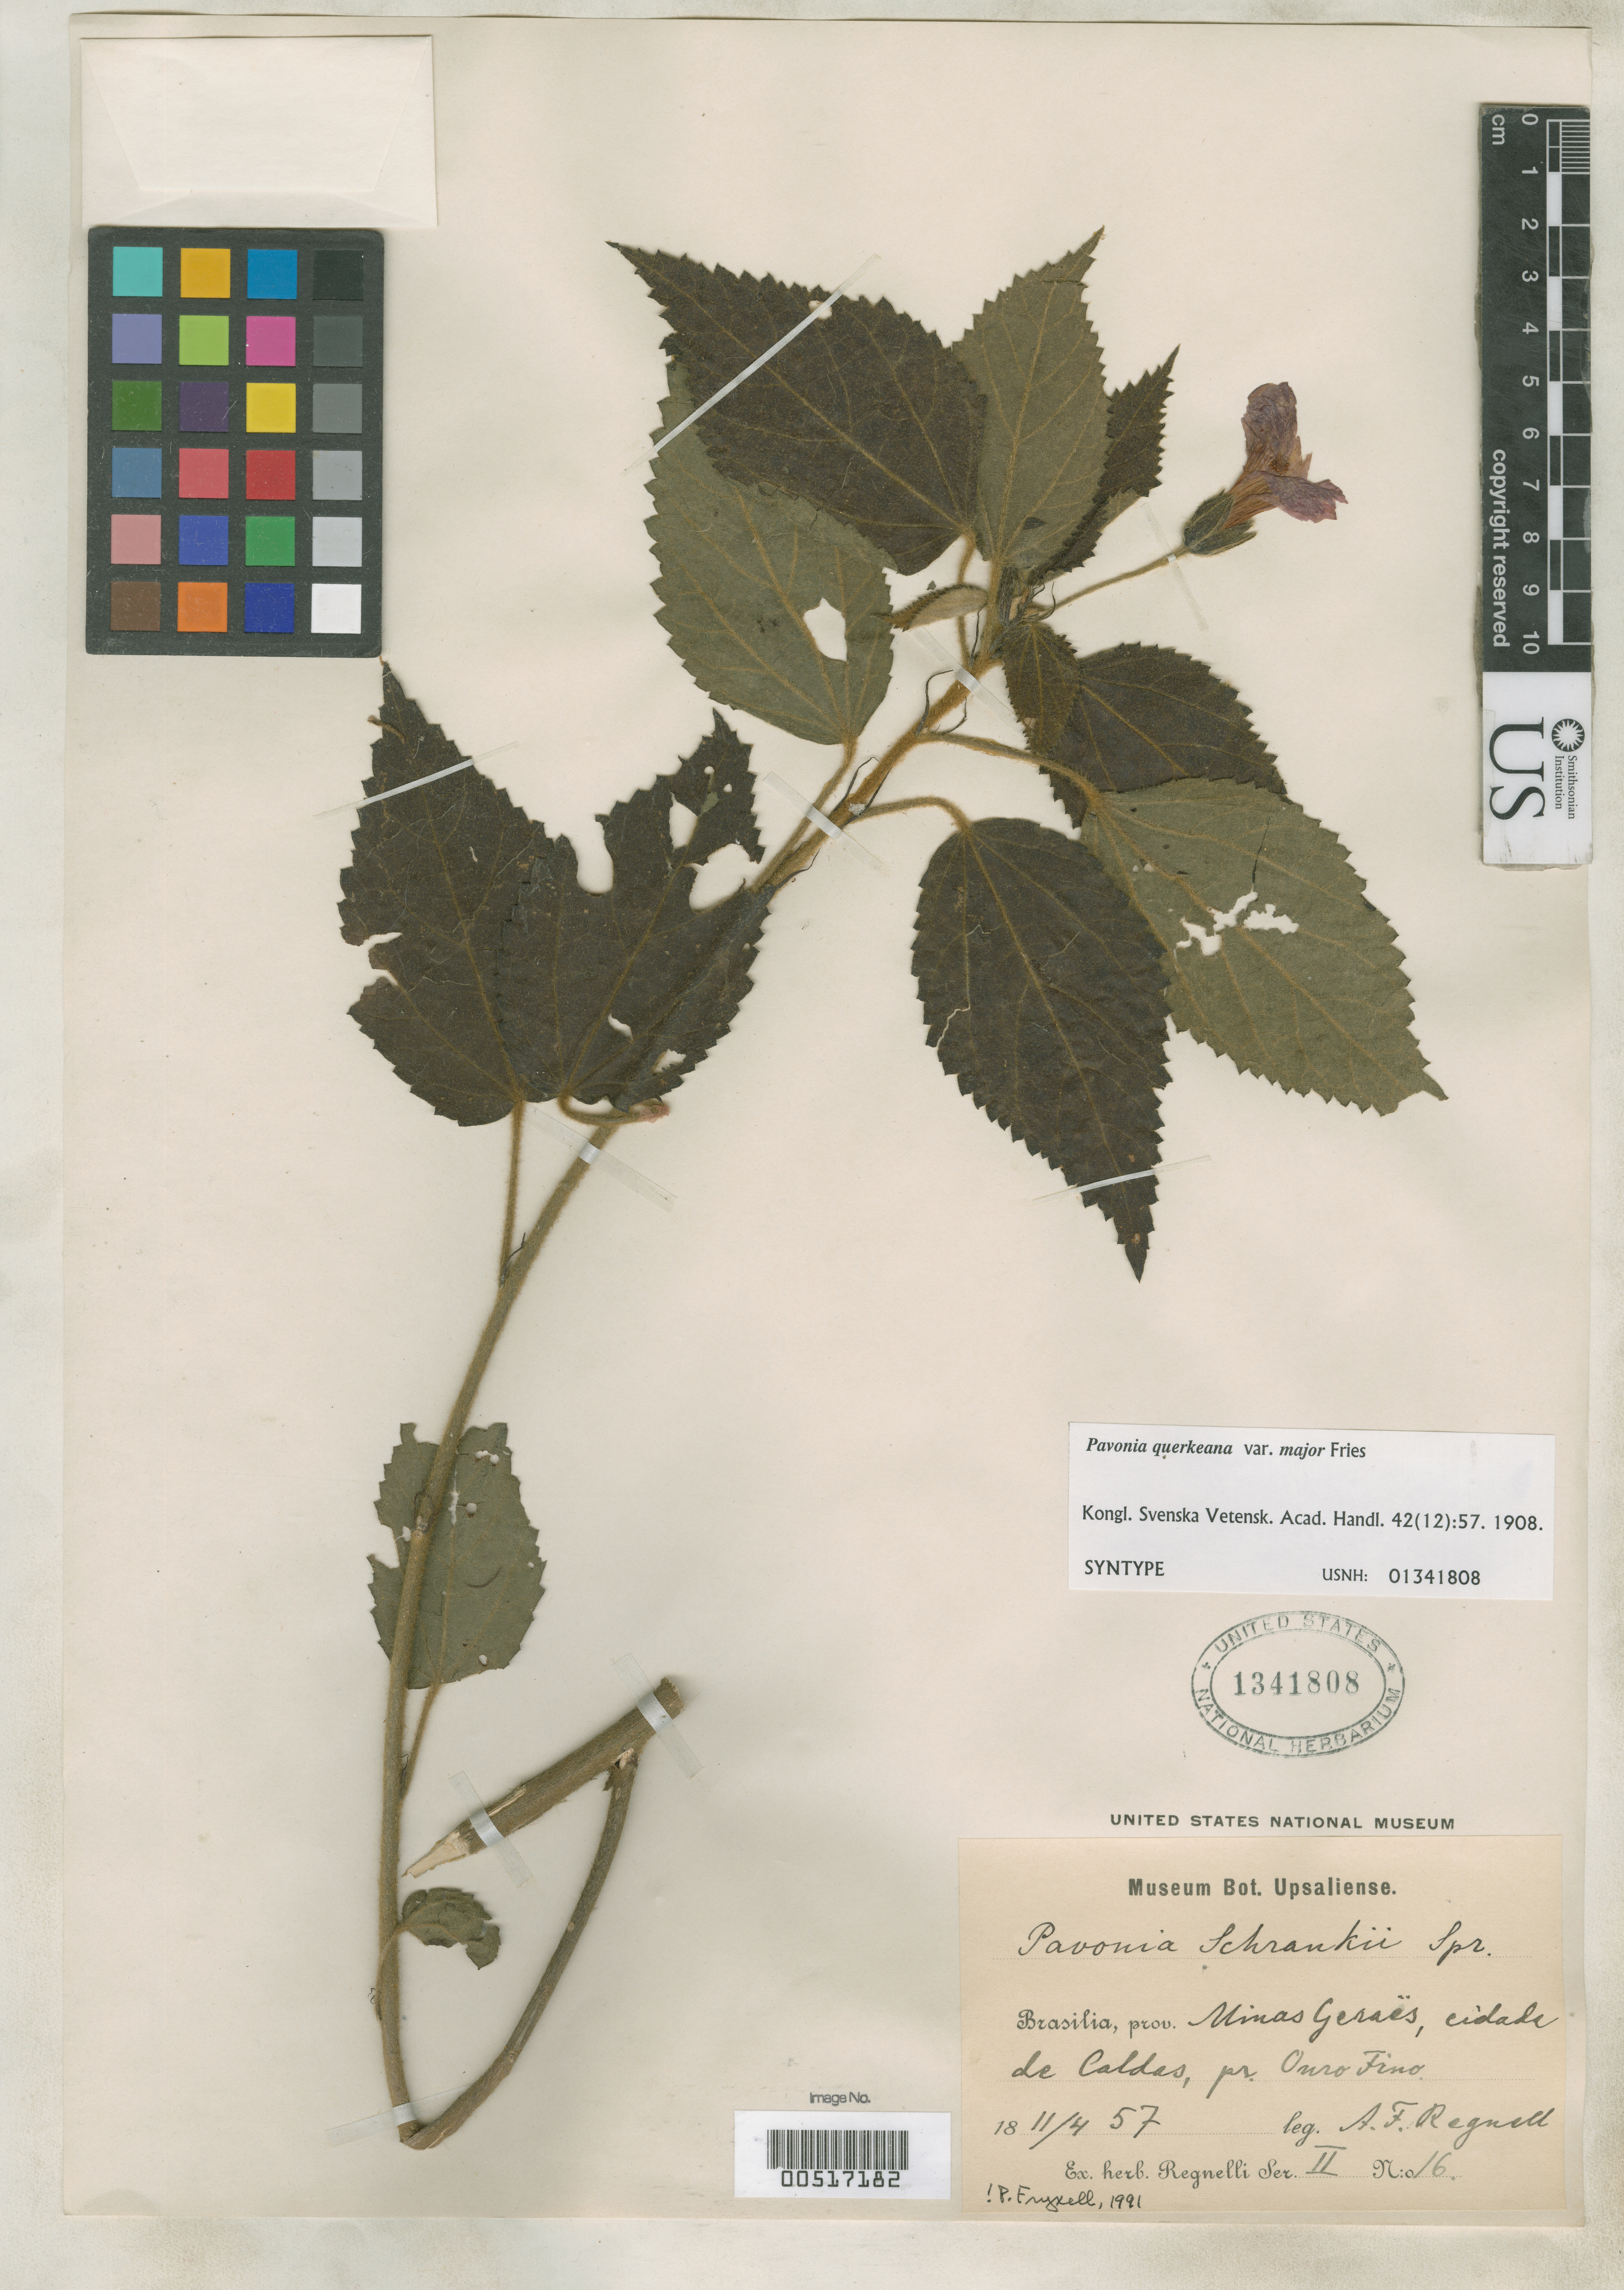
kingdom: Plantae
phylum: Tracheophyta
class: Magnoliopsida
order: Malvales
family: Malvaceae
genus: Pavonia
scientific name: Pavonia guerkeana var. major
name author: R.E. Fr.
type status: Syntype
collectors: A. F. Regnell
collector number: II 16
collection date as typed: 11 Apr 1857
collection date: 1857-04-11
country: Brazil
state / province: Minas Gerais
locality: Cidade de Caldas, Pr. Ouro Fino.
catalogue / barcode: US 1341808